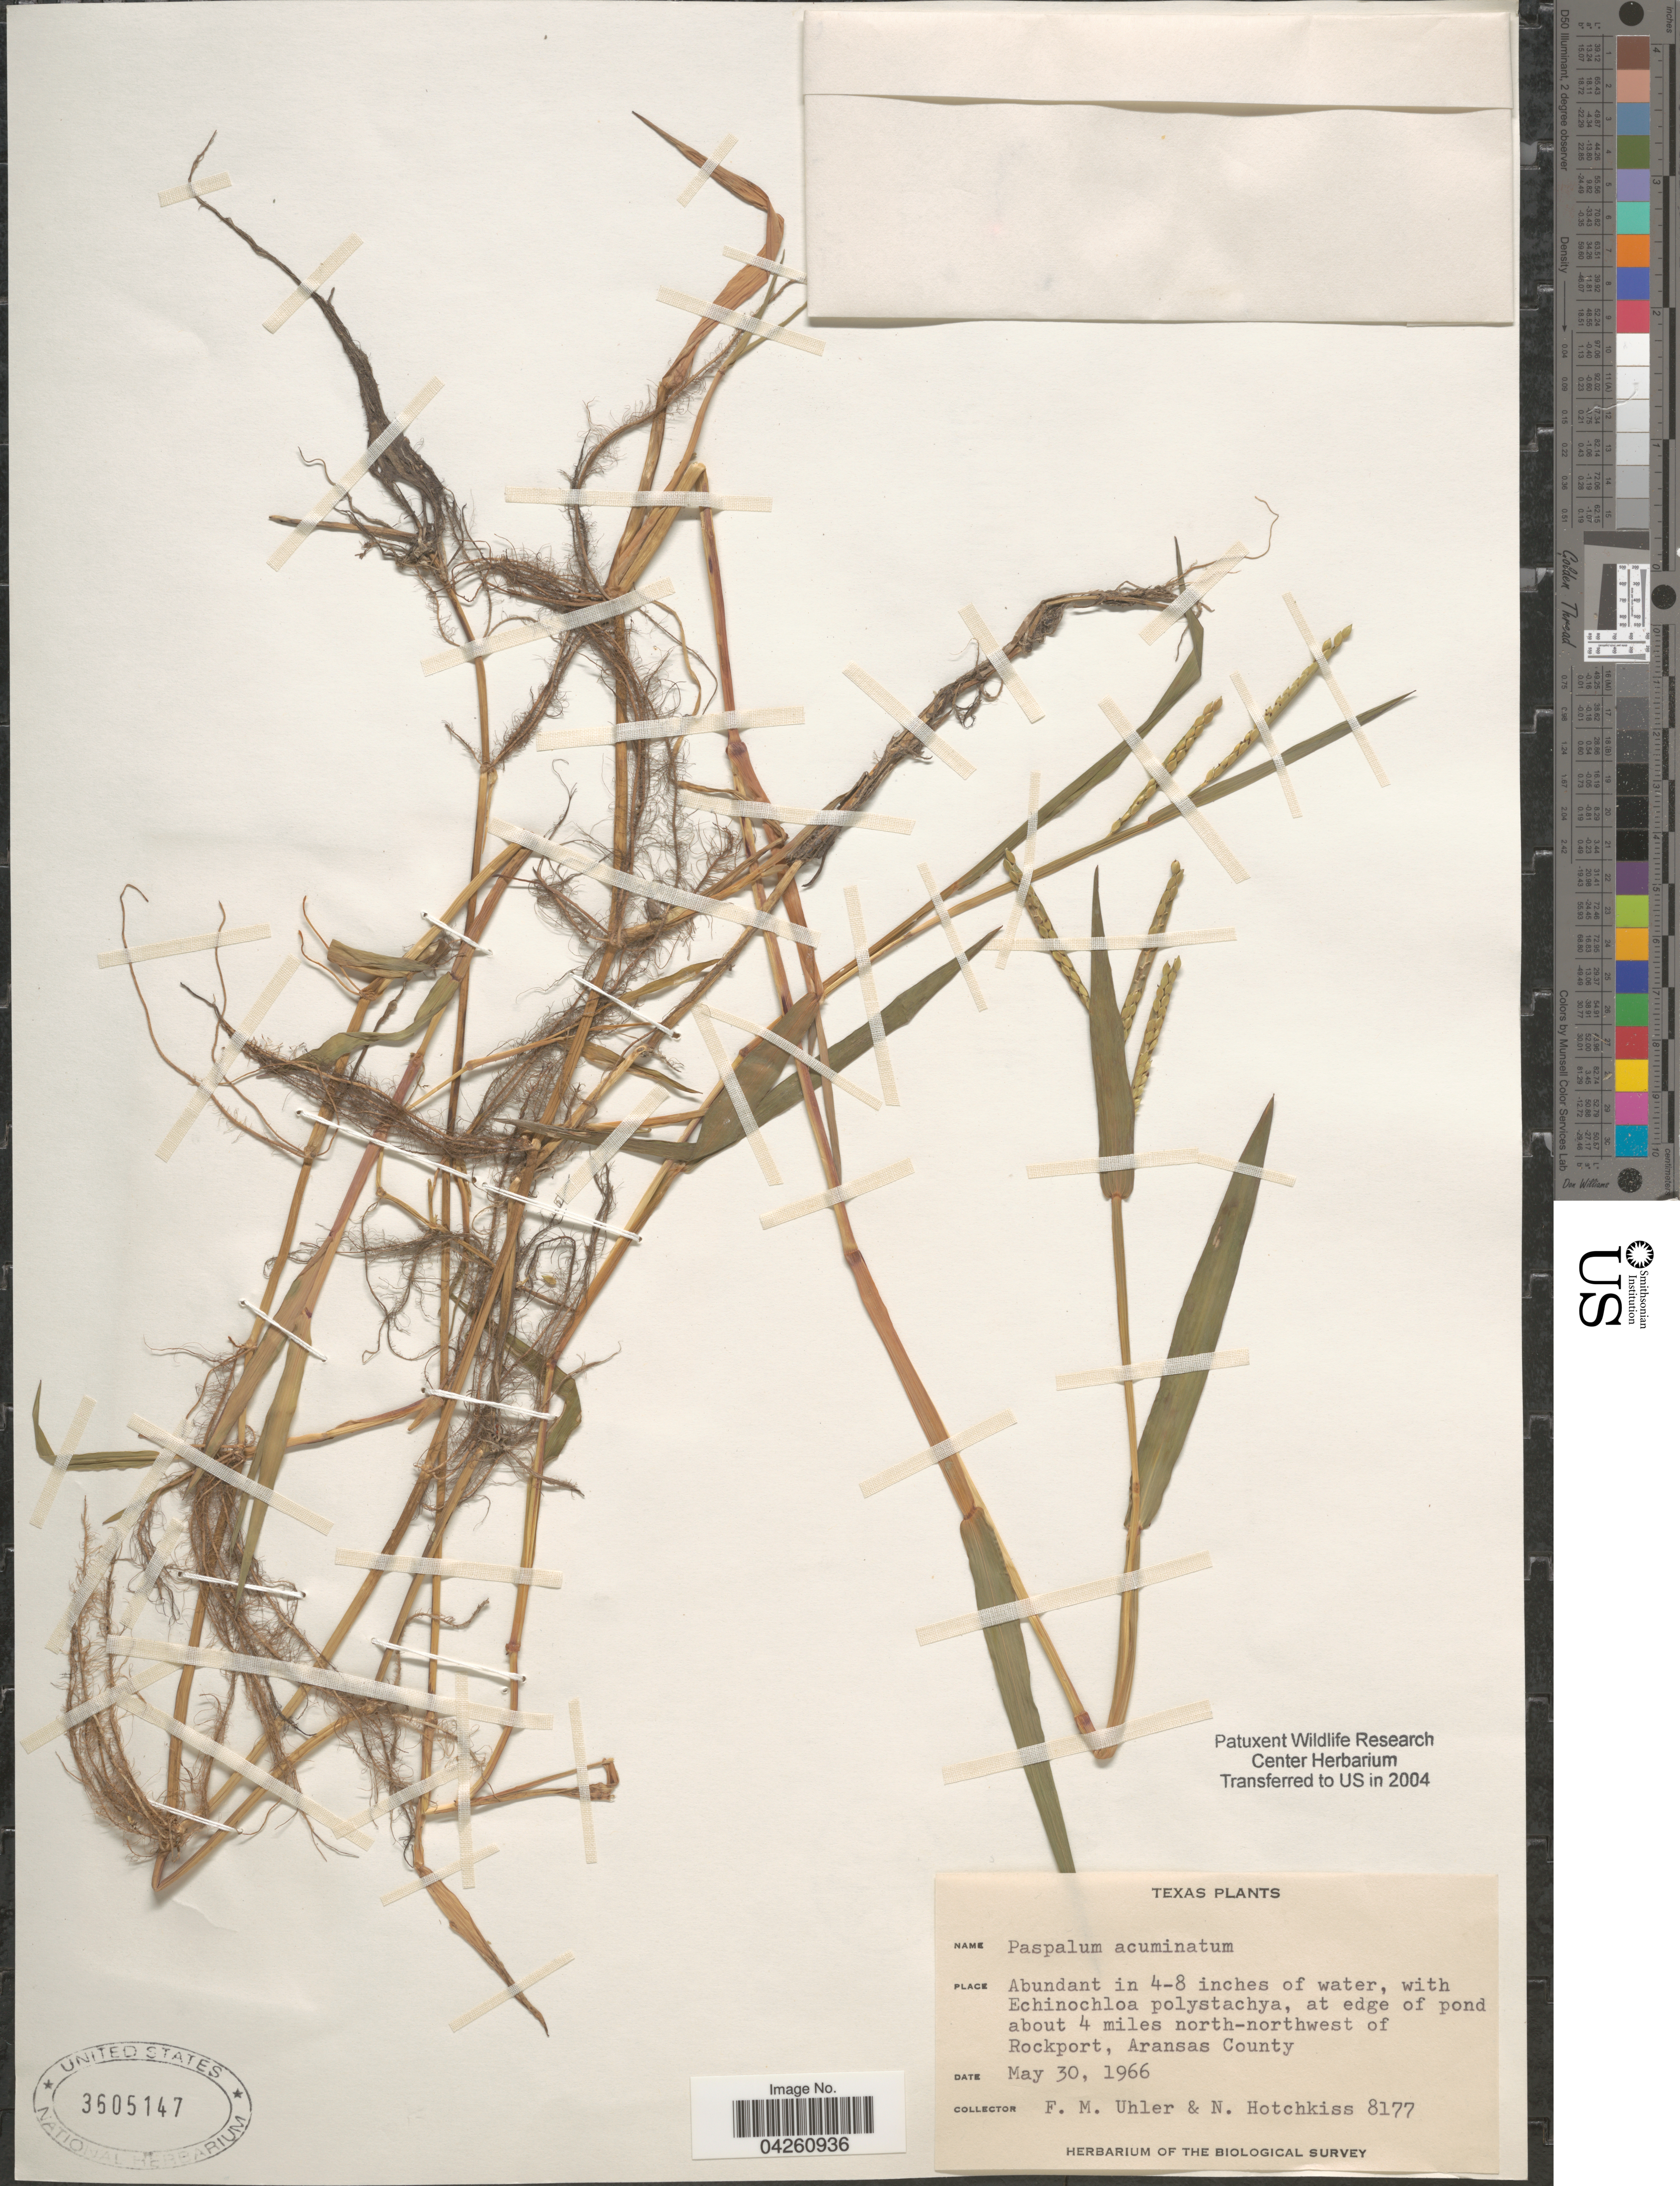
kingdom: Plantae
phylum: Tracheophyta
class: Liliopsida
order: Poales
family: Poaceae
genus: Paspalum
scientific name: Paspalum acuminatum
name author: Raddi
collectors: F. M. Uhler & N. Hotchkiss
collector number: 8177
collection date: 1966-05-30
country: United States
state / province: Texas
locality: At edge of pond about 4 miles north-northwest of Rockport, Aransas County. Biological Survey.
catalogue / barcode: US 3605147